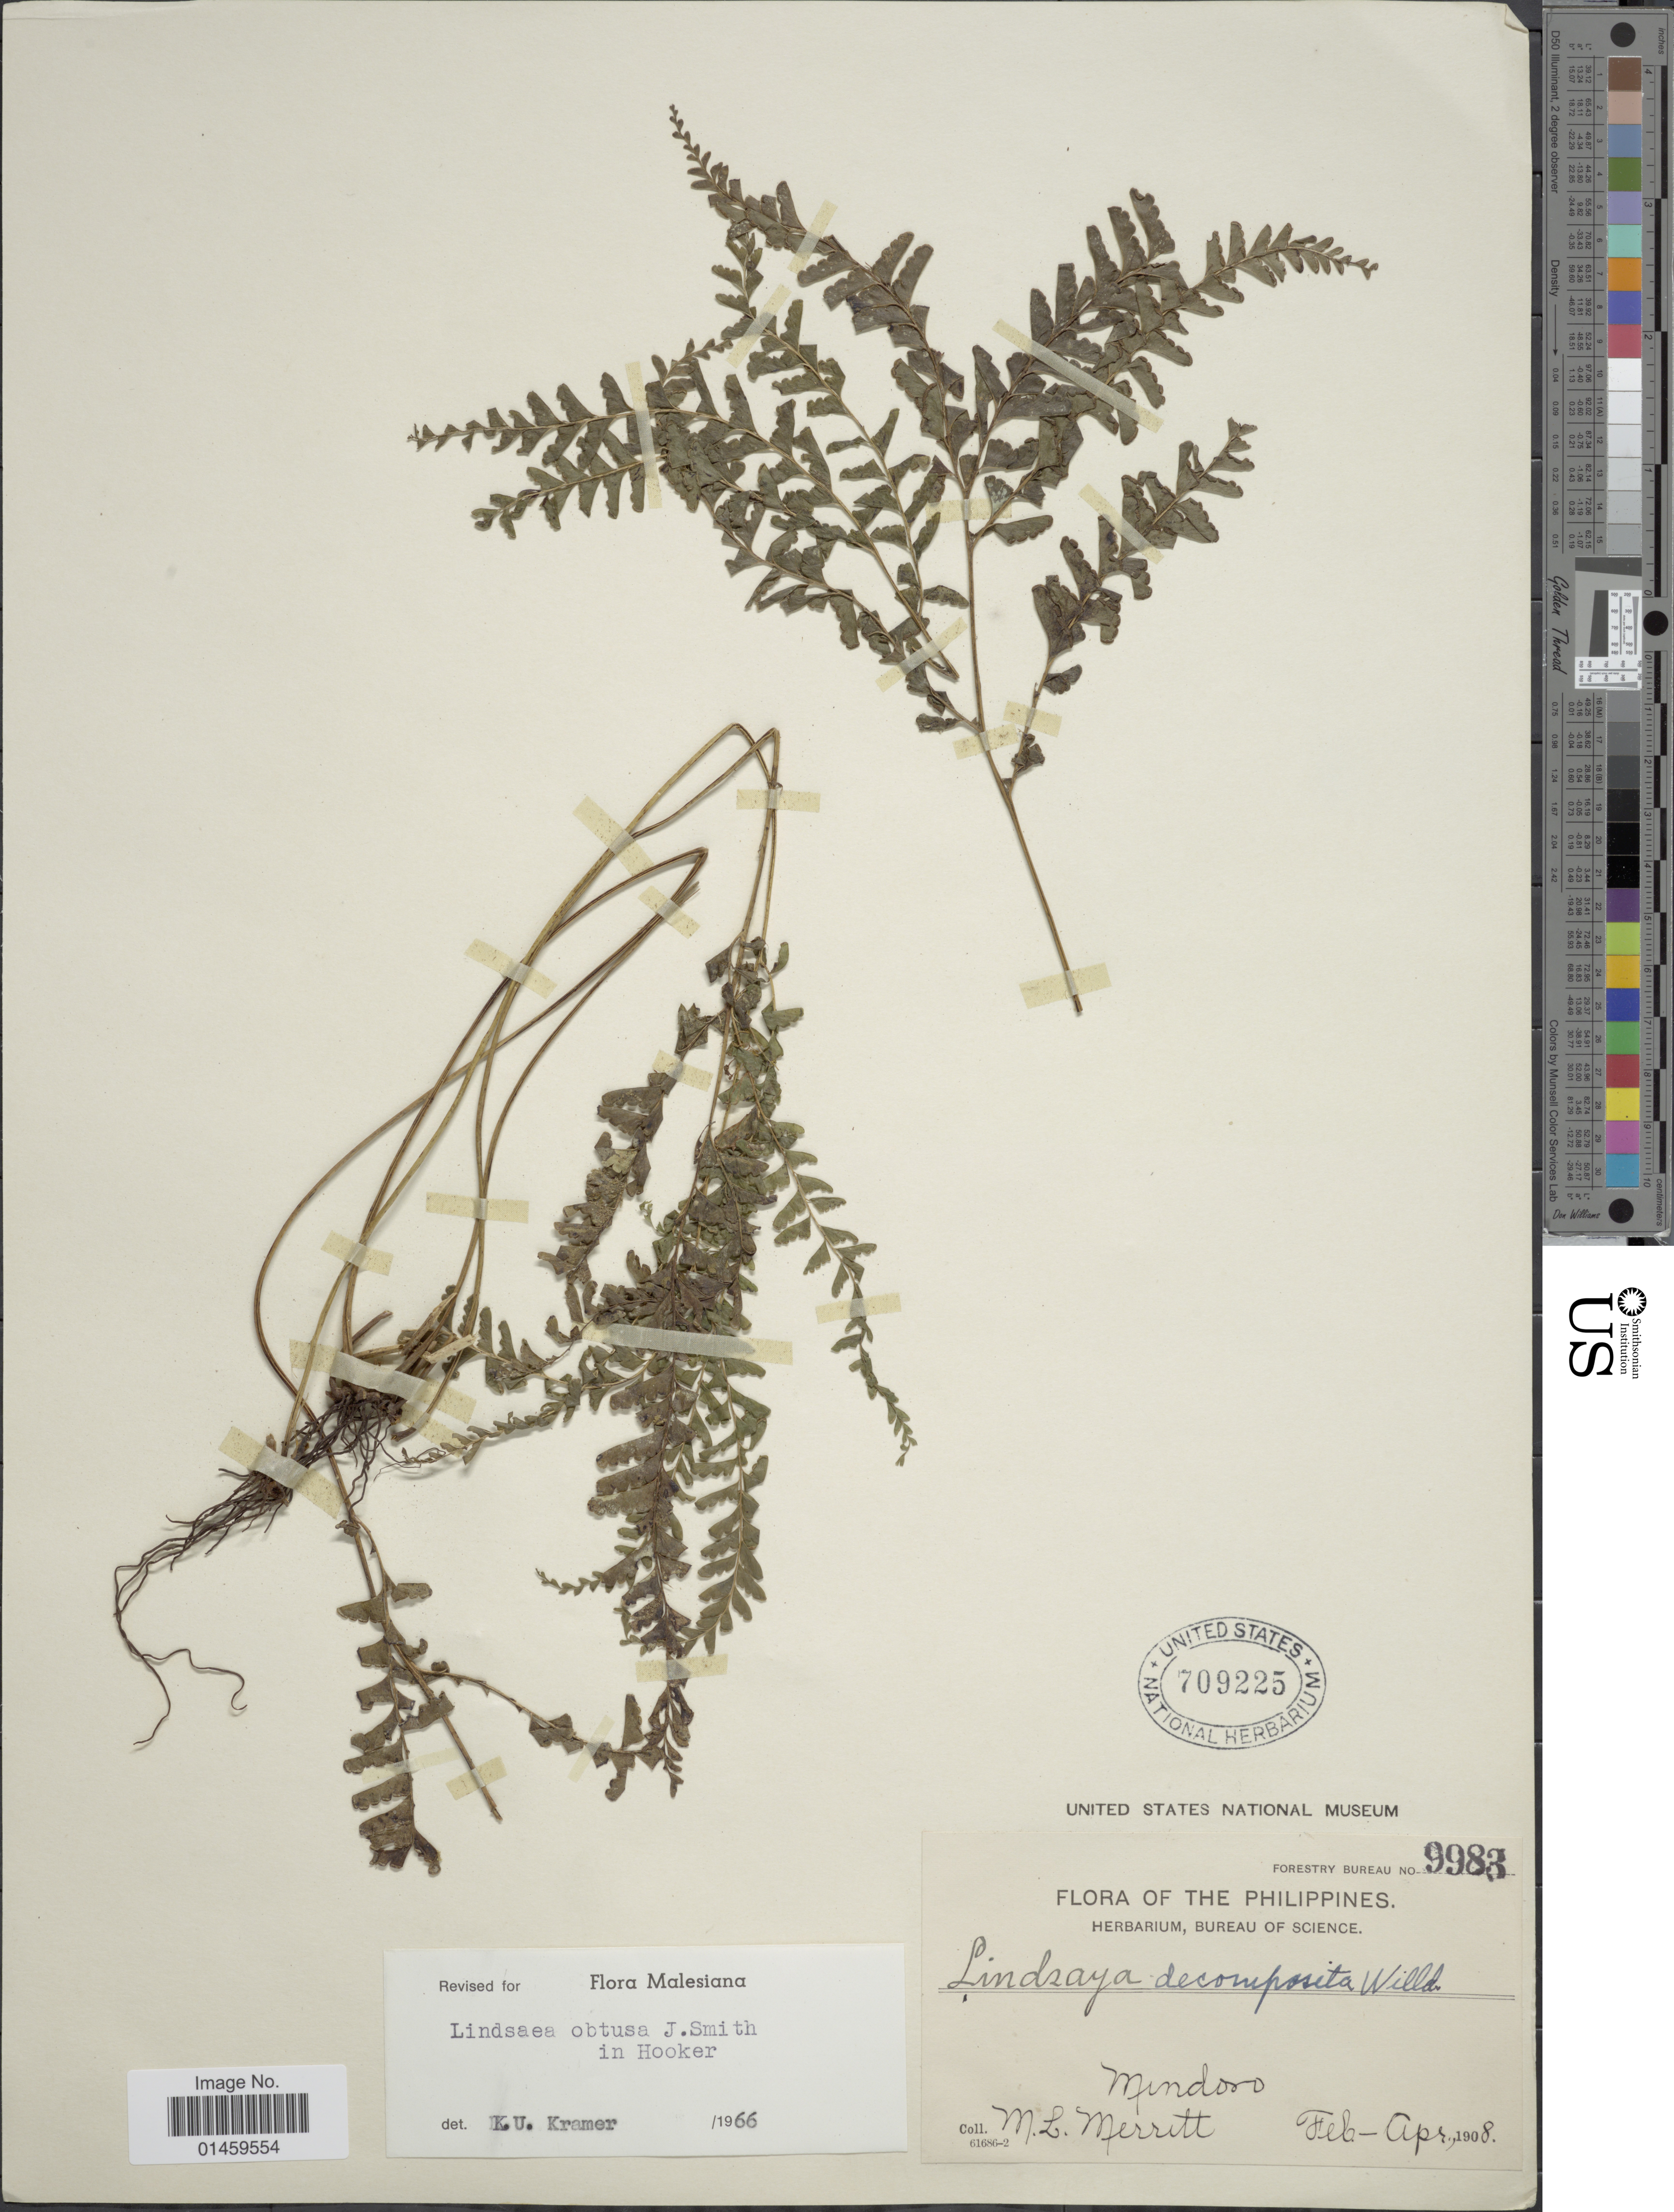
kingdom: Plantae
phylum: Tracheophyta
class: Polypodiopsida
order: Polypodiales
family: Lindsaeaceae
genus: Lindsaea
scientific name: Lindsaea obtusa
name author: J. Sm. ex Hook.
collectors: M. L. Merritt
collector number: Forestry Bureau 9983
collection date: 1908-02/1908-04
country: Philippines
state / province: Mimaropa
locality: Mindoro.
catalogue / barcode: US 709225